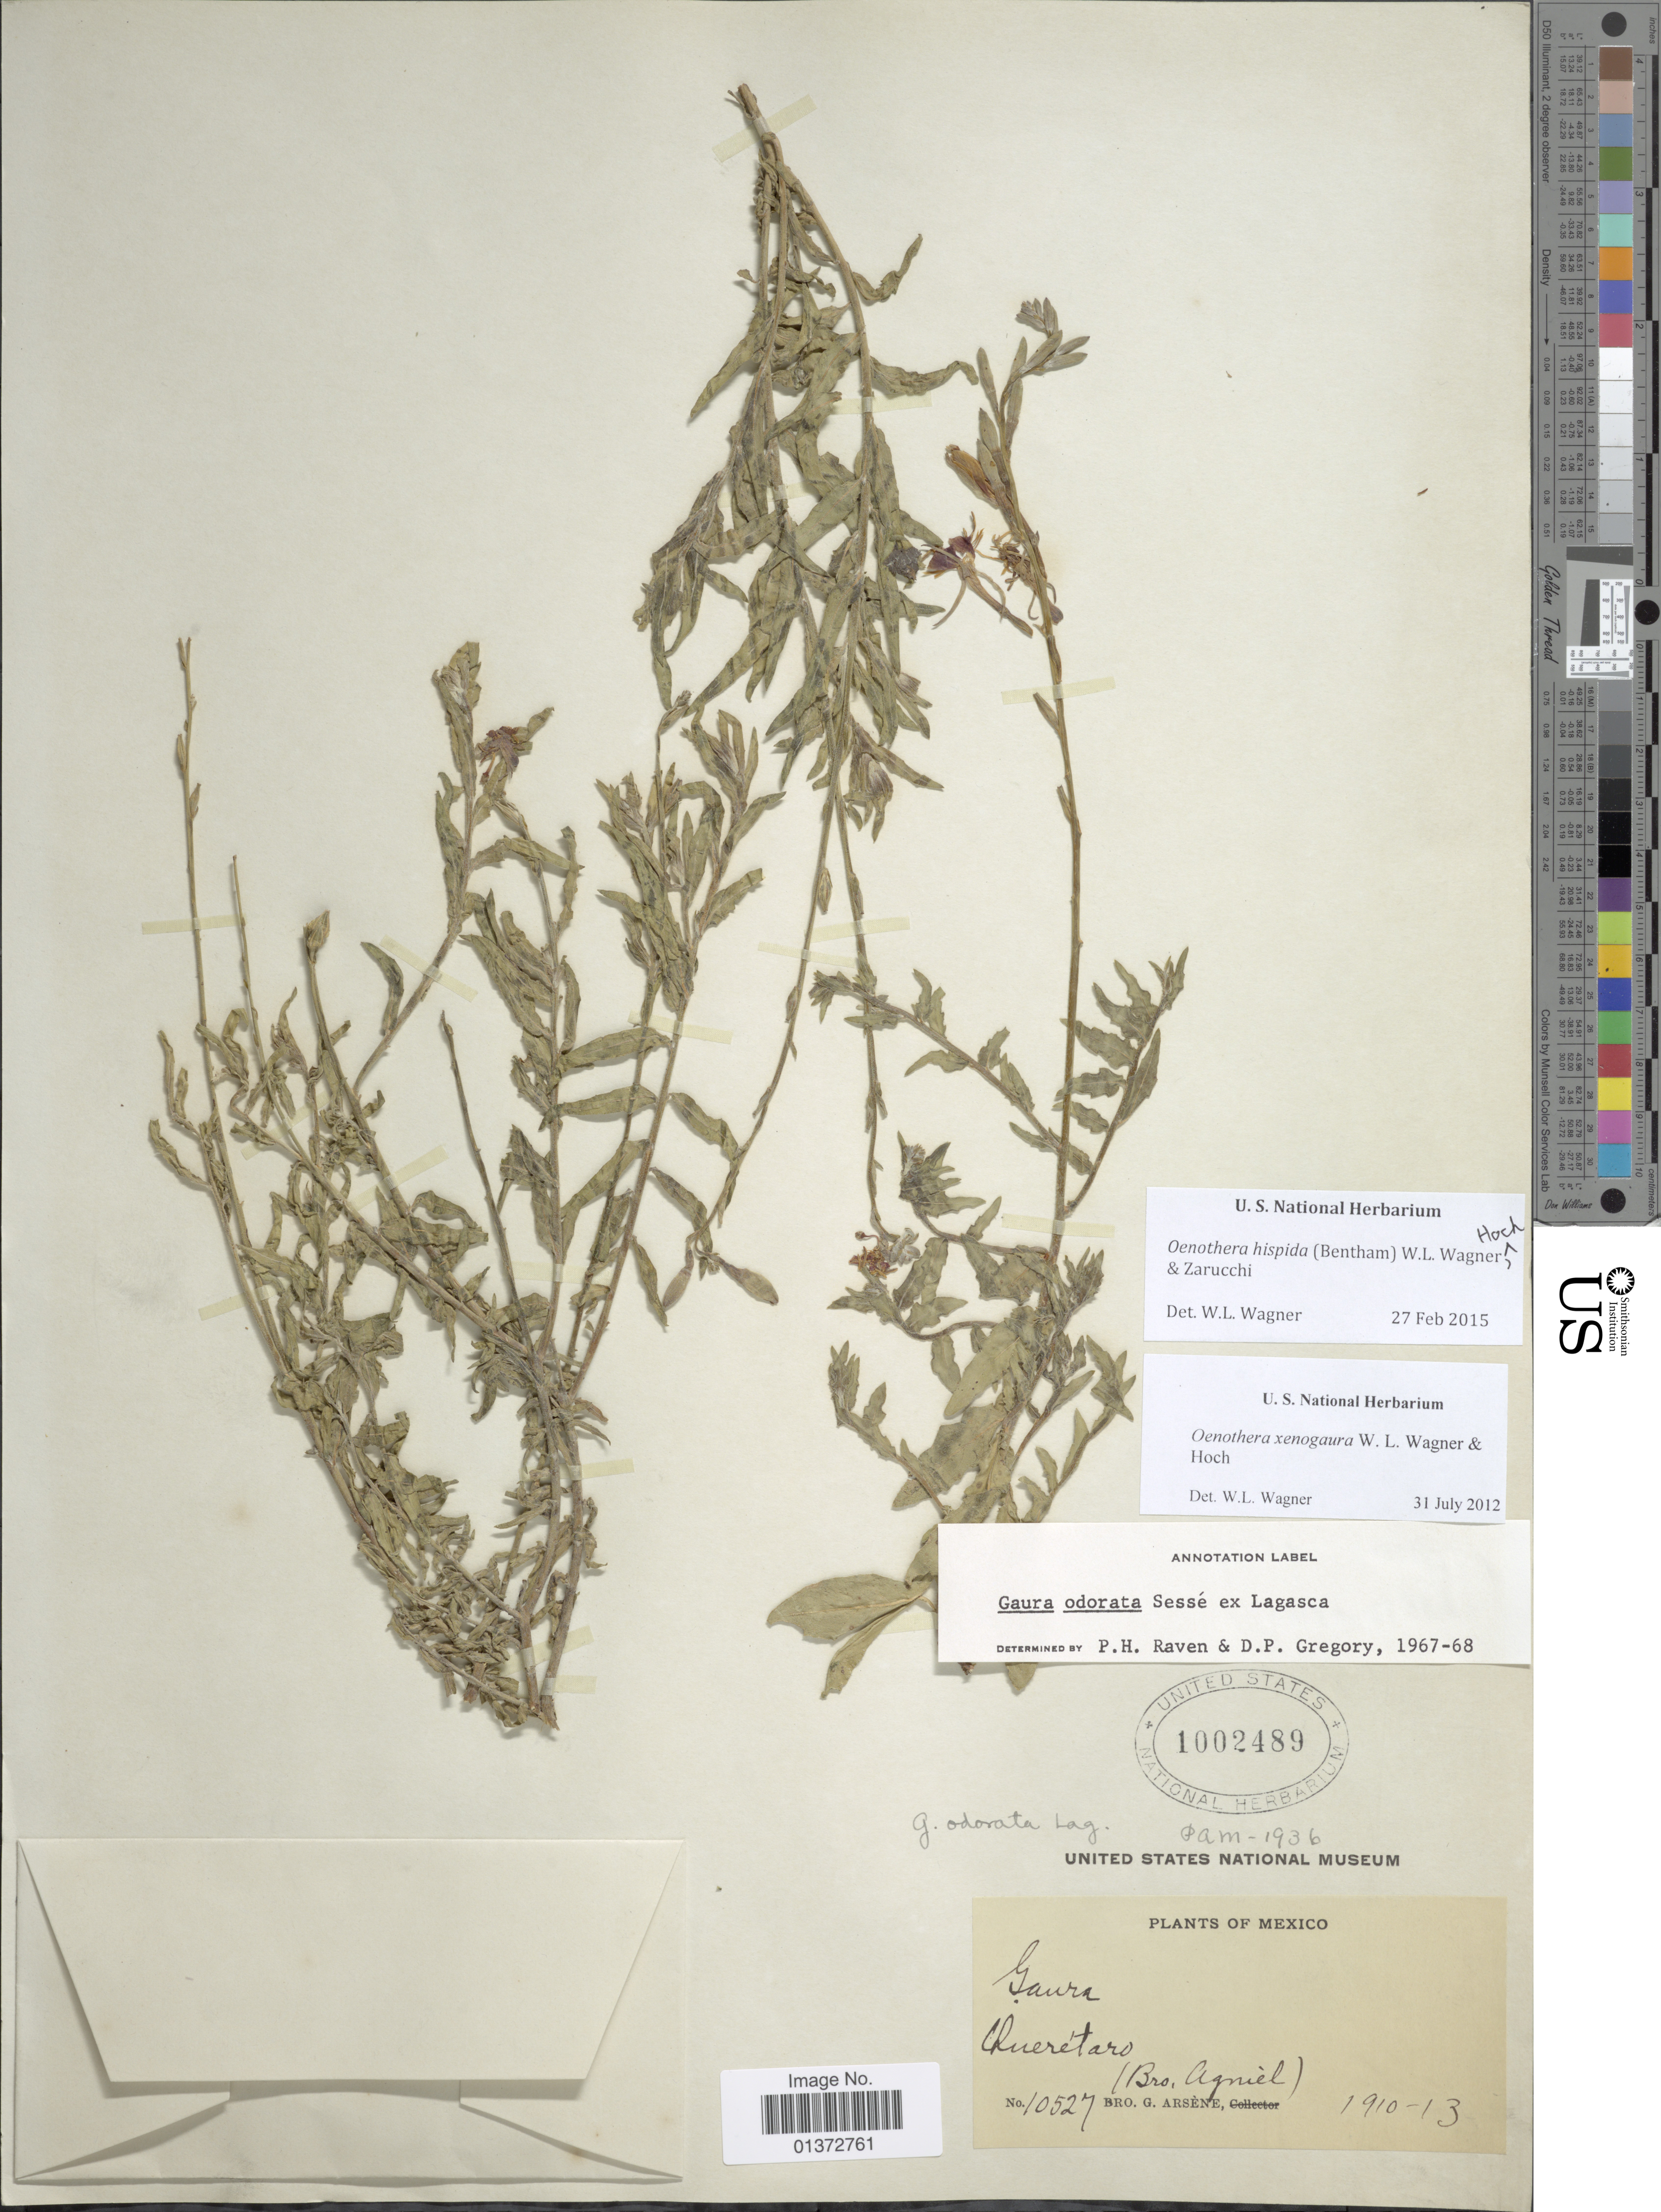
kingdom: Plantae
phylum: Tracheophyta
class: Magnoliopsida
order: Myrtales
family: Onagraceae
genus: Oenothera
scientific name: Oenothera hispida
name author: (Benth.) W.L. Wagner et al.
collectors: Bro. Agniel & Bro. G. Arsène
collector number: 10527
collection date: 1910-03-01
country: Mexico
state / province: Querétaro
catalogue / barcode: US 1002489